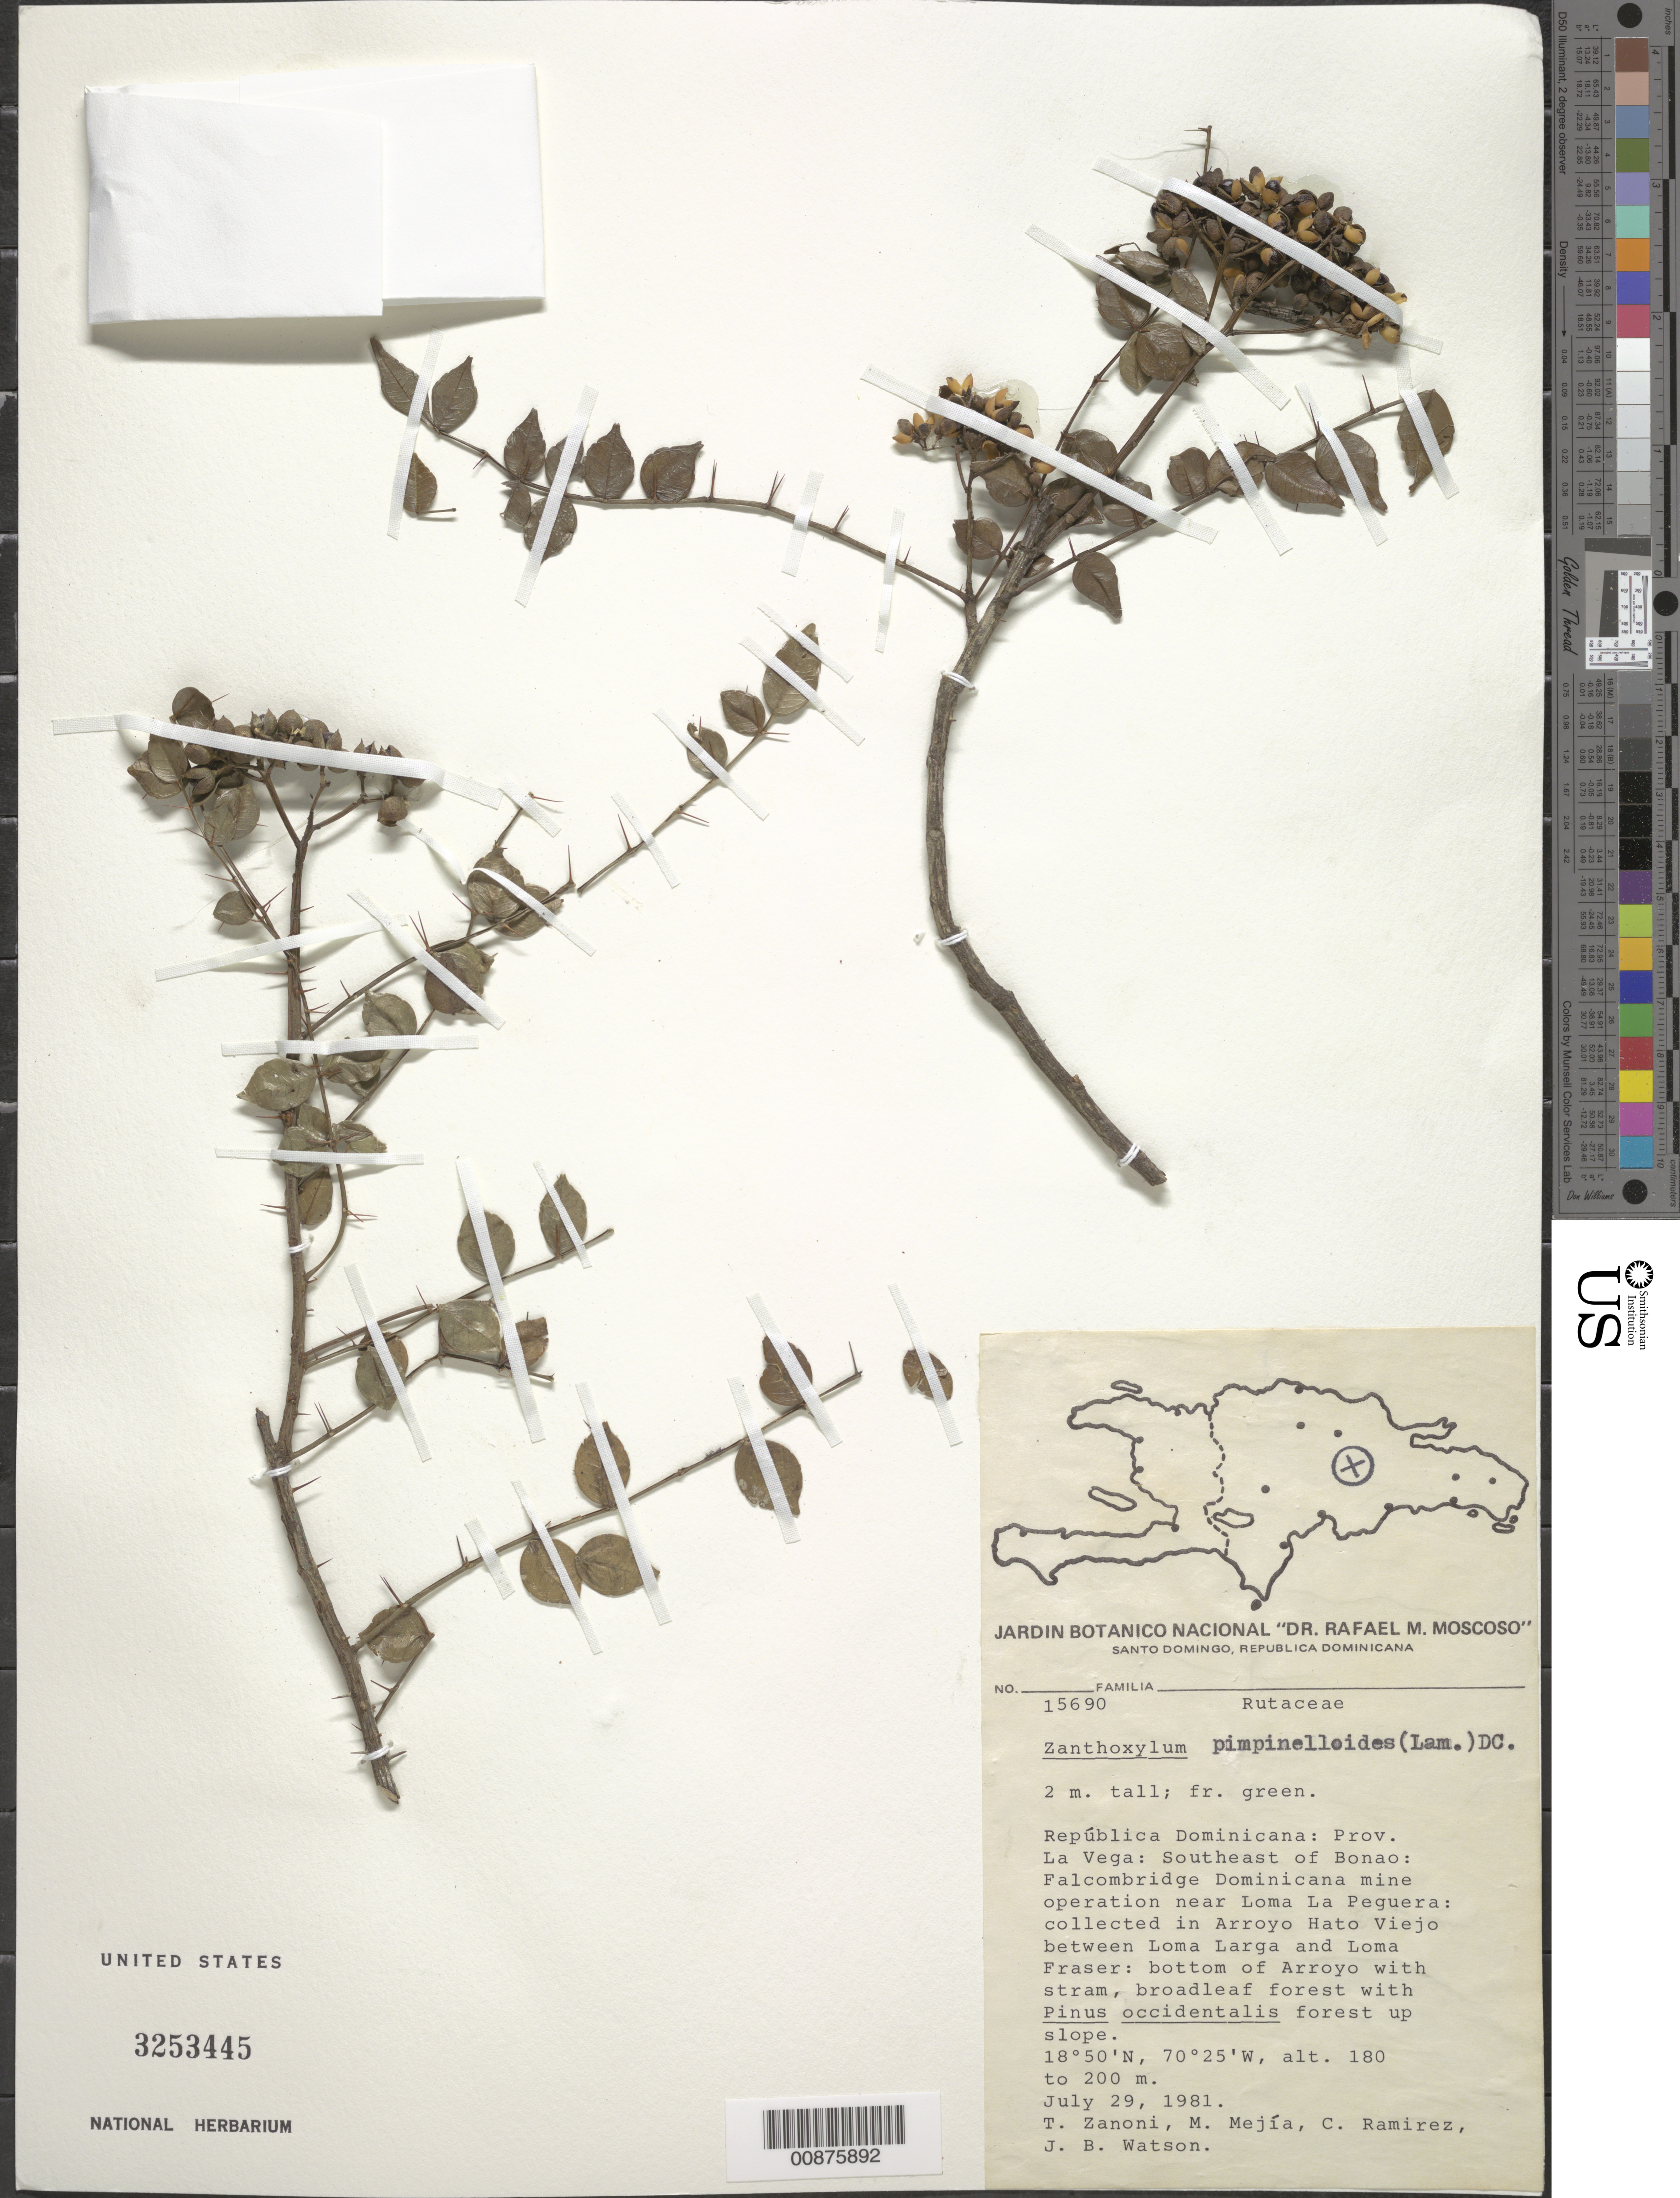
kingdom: Plantae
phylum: Tracheophyta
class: Magnoliopsida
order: Sapindales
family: Rutaceae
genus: Zanthoxylum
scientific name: Zanthoxylum pimpinelloides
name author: (Lam.) DC.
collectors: T. A. Zanoni, M. Mejia, C. Ramirez & J. B. Watson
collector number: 15690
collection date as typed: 29 Jul 1981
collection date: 1981-07-29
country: Dominican Republic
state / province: La Vega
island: Hispaniola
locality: SE of Bonao, Falcombridge Dominicana mine operation near Loma La Peguera, in Arroyo Hato Viejo between Loma Larga and Loma Fraser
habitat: Bottom of arroyo with stram, broadleaf forest with Pinus occidentalis forest up slope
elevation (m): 180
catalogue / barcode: US 3253445